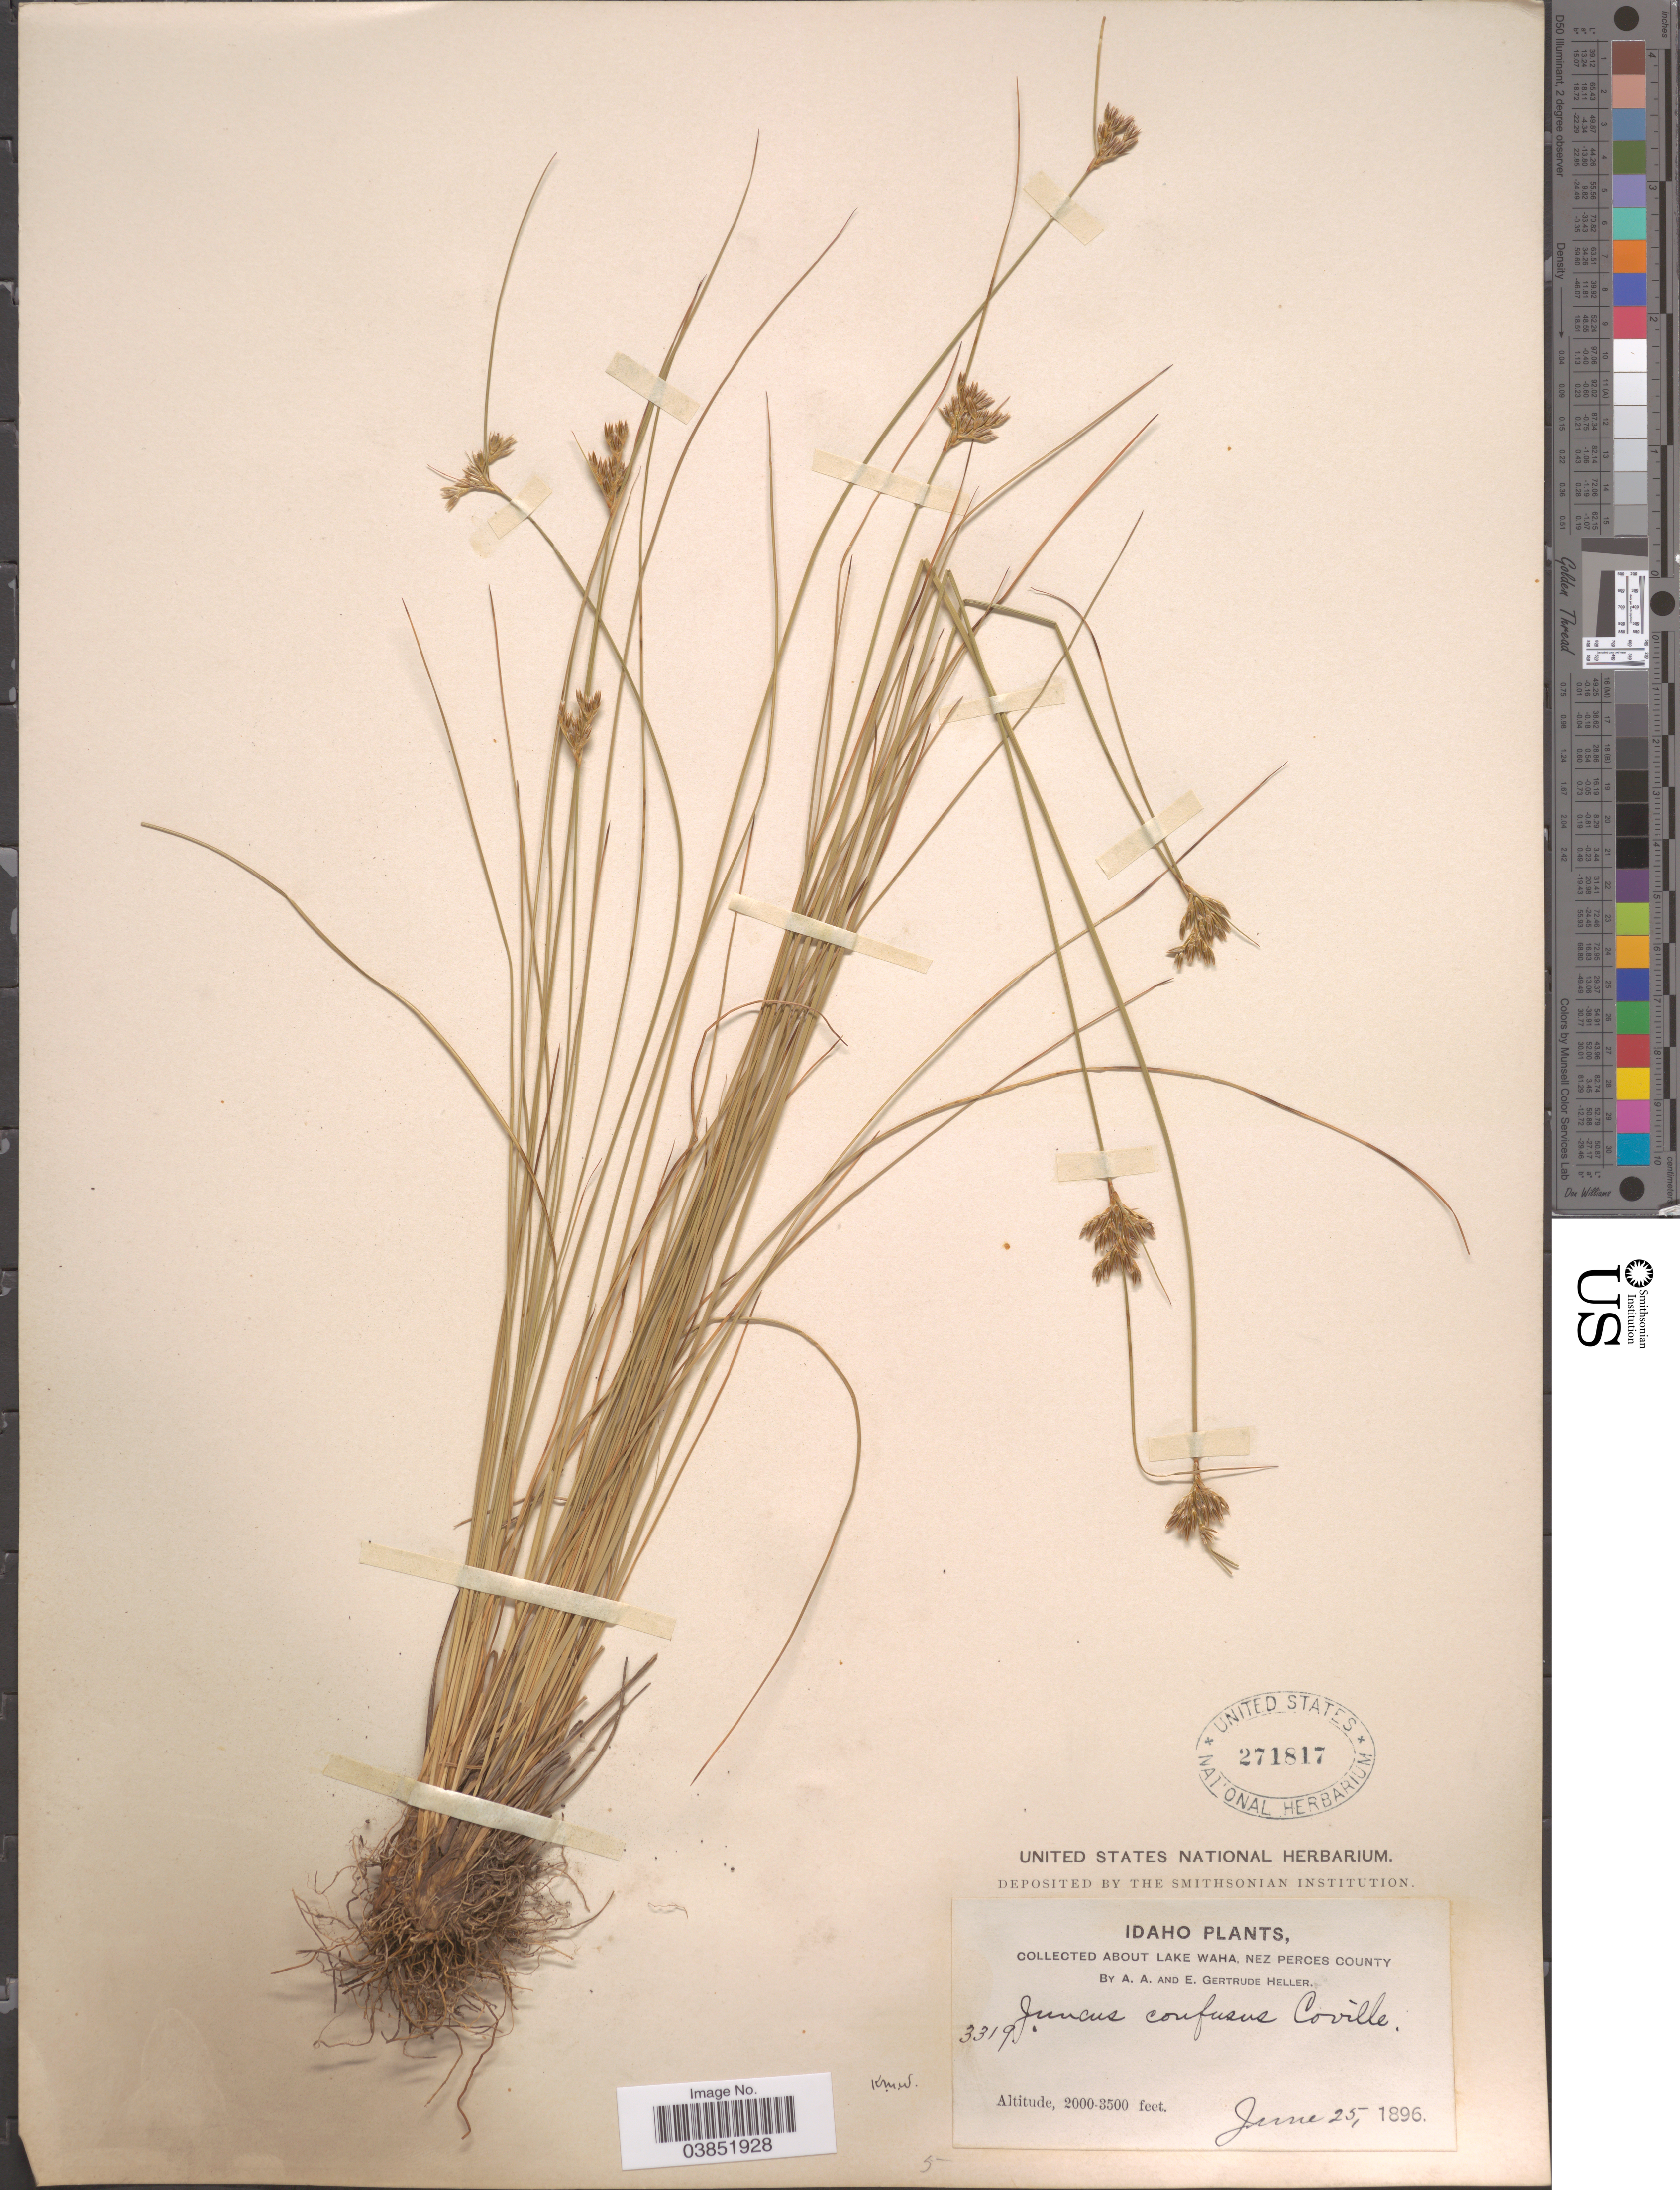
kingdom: Plantae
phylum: Tracheophyta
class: Liliopsida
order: Poales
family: Juncaceae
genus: Juncus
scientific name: Juncus confusus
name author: Coville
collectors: A. A. Heller & E. G. Heller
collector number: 3319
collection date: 1896-06-25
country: United States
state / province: Idaho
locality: About Lake Waha, Nez Perces County.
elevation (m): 610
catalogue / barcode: US 271817